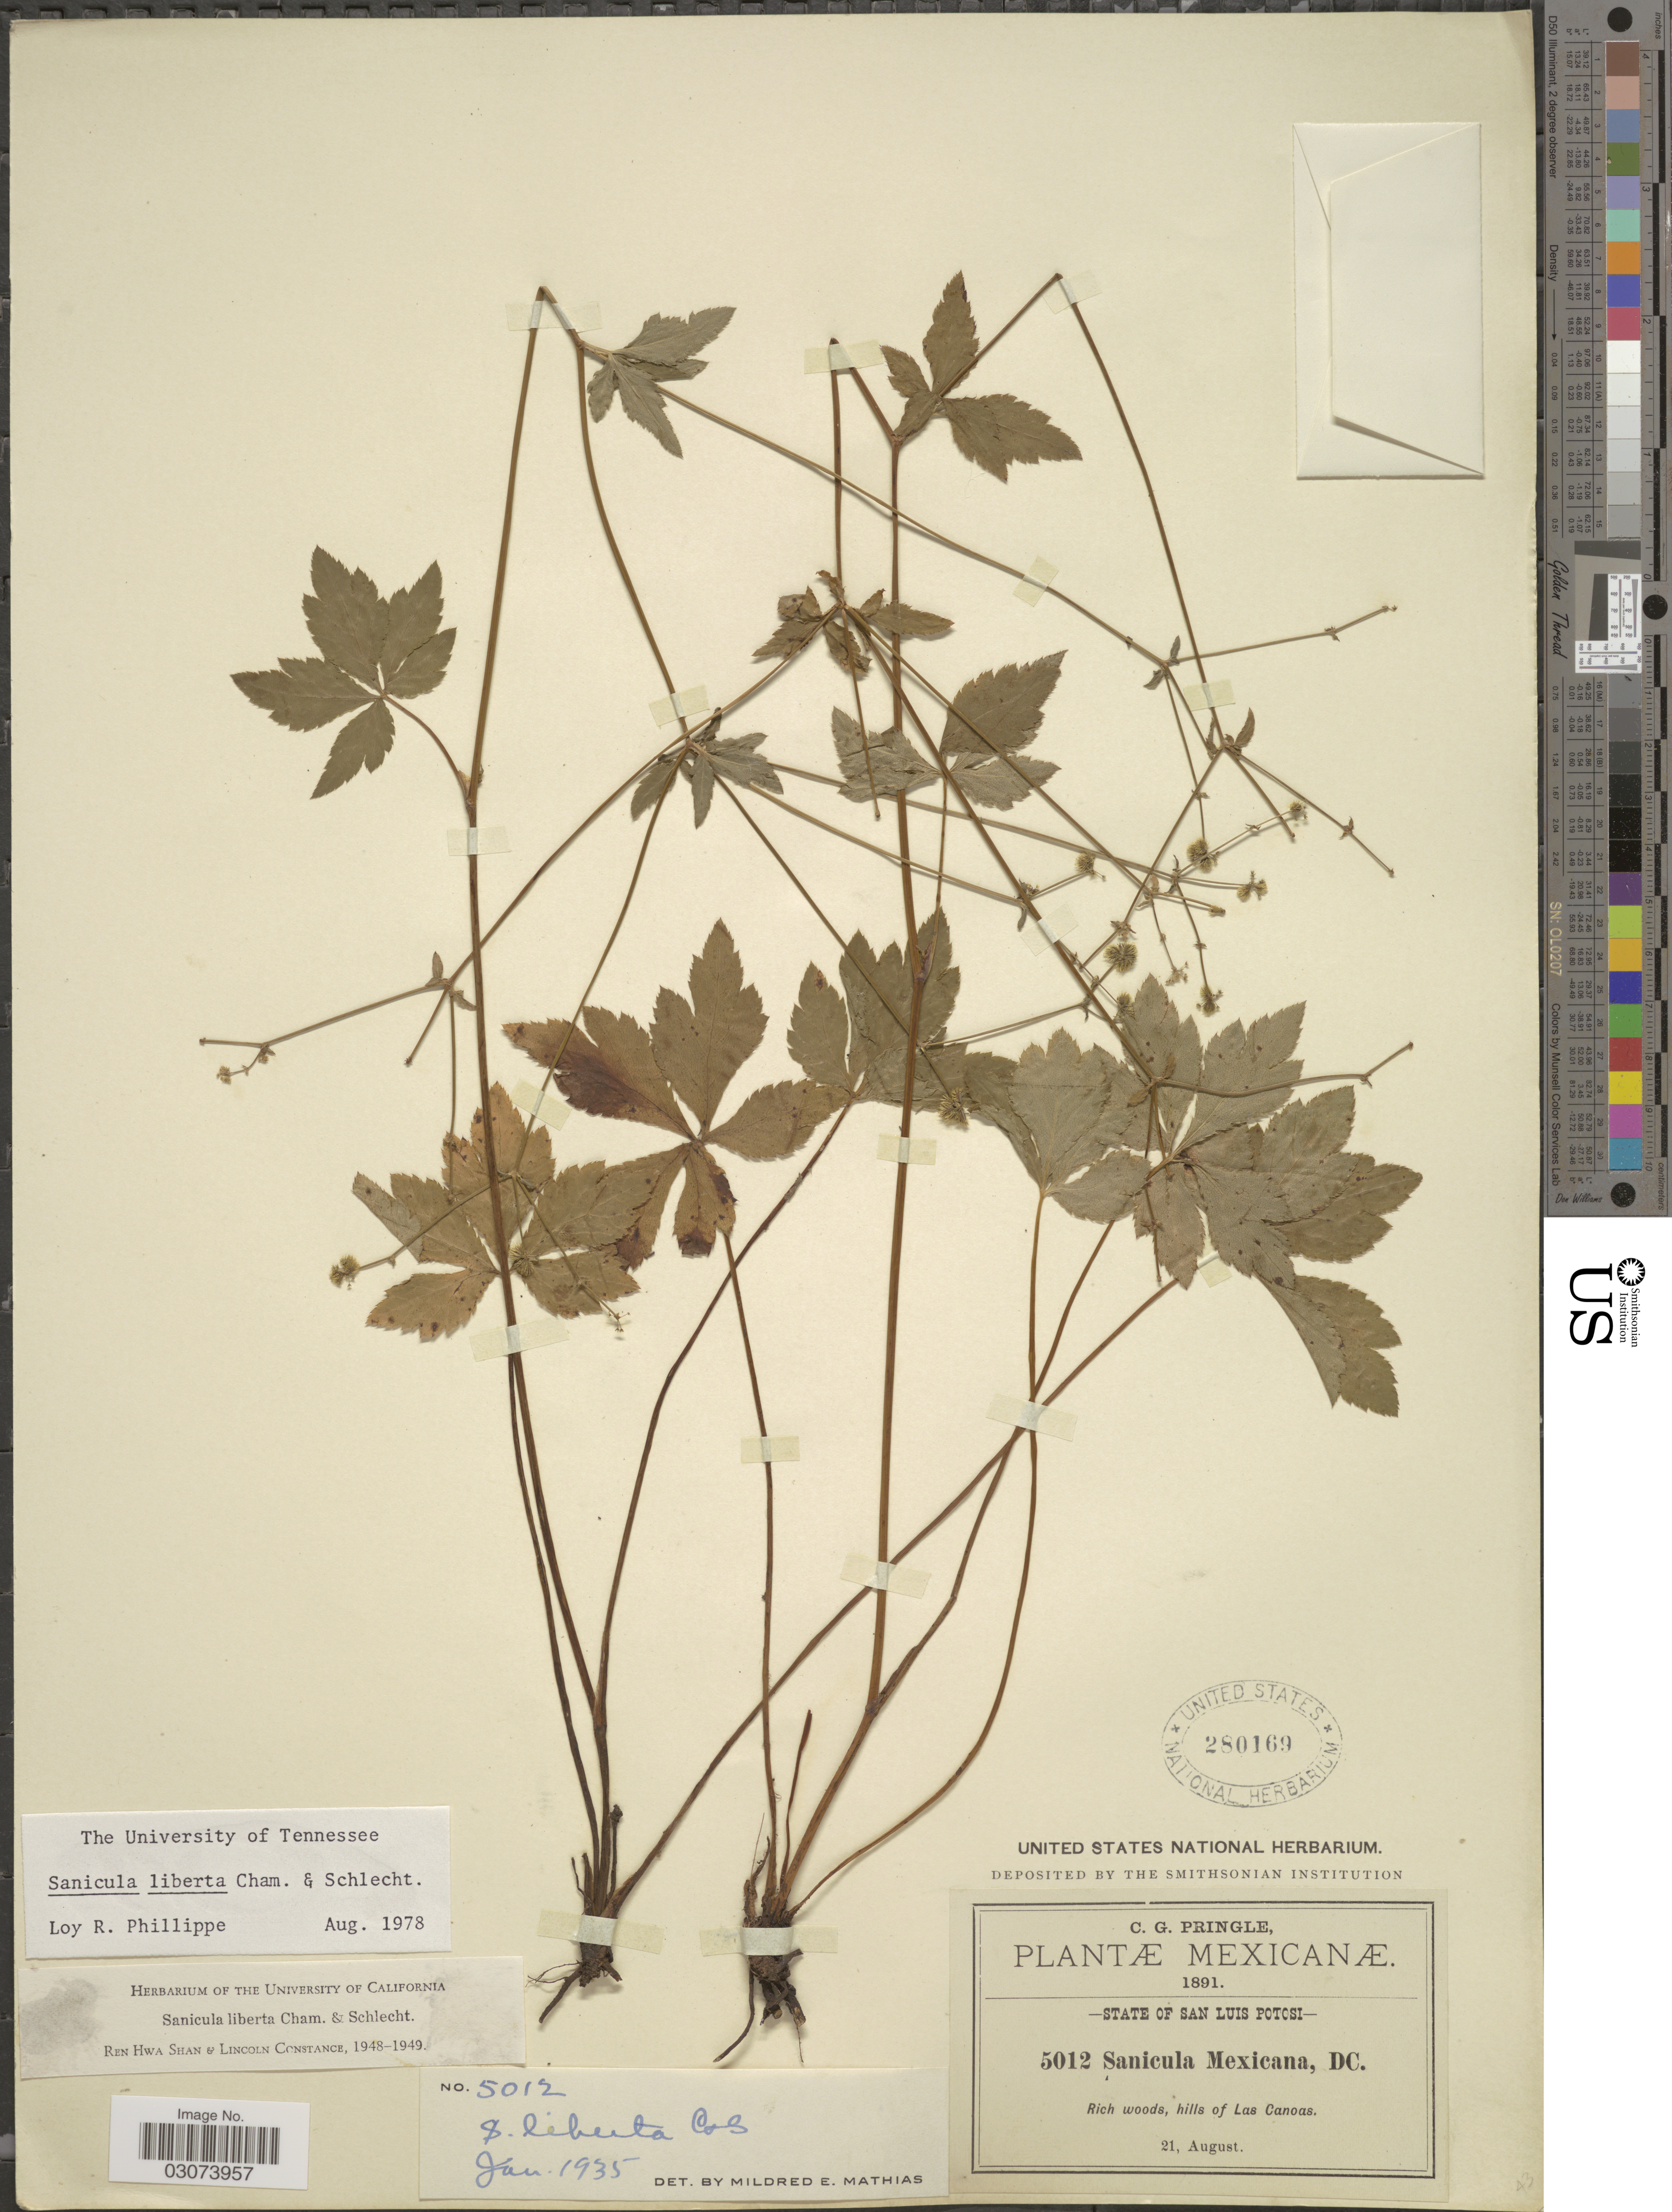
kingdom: Plantae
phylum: Tracheophyta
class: Magnoliopsida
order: Apiales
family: Apiaceae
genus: Sanicula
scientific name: Sanicula liberta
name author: Cham. & Schltdl.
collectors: C. G. Pringle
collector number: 5012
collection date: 1891-08-21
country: Mexico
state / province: San Luis Potosí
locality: Hills of Las Canoas.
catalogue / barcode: US 280169